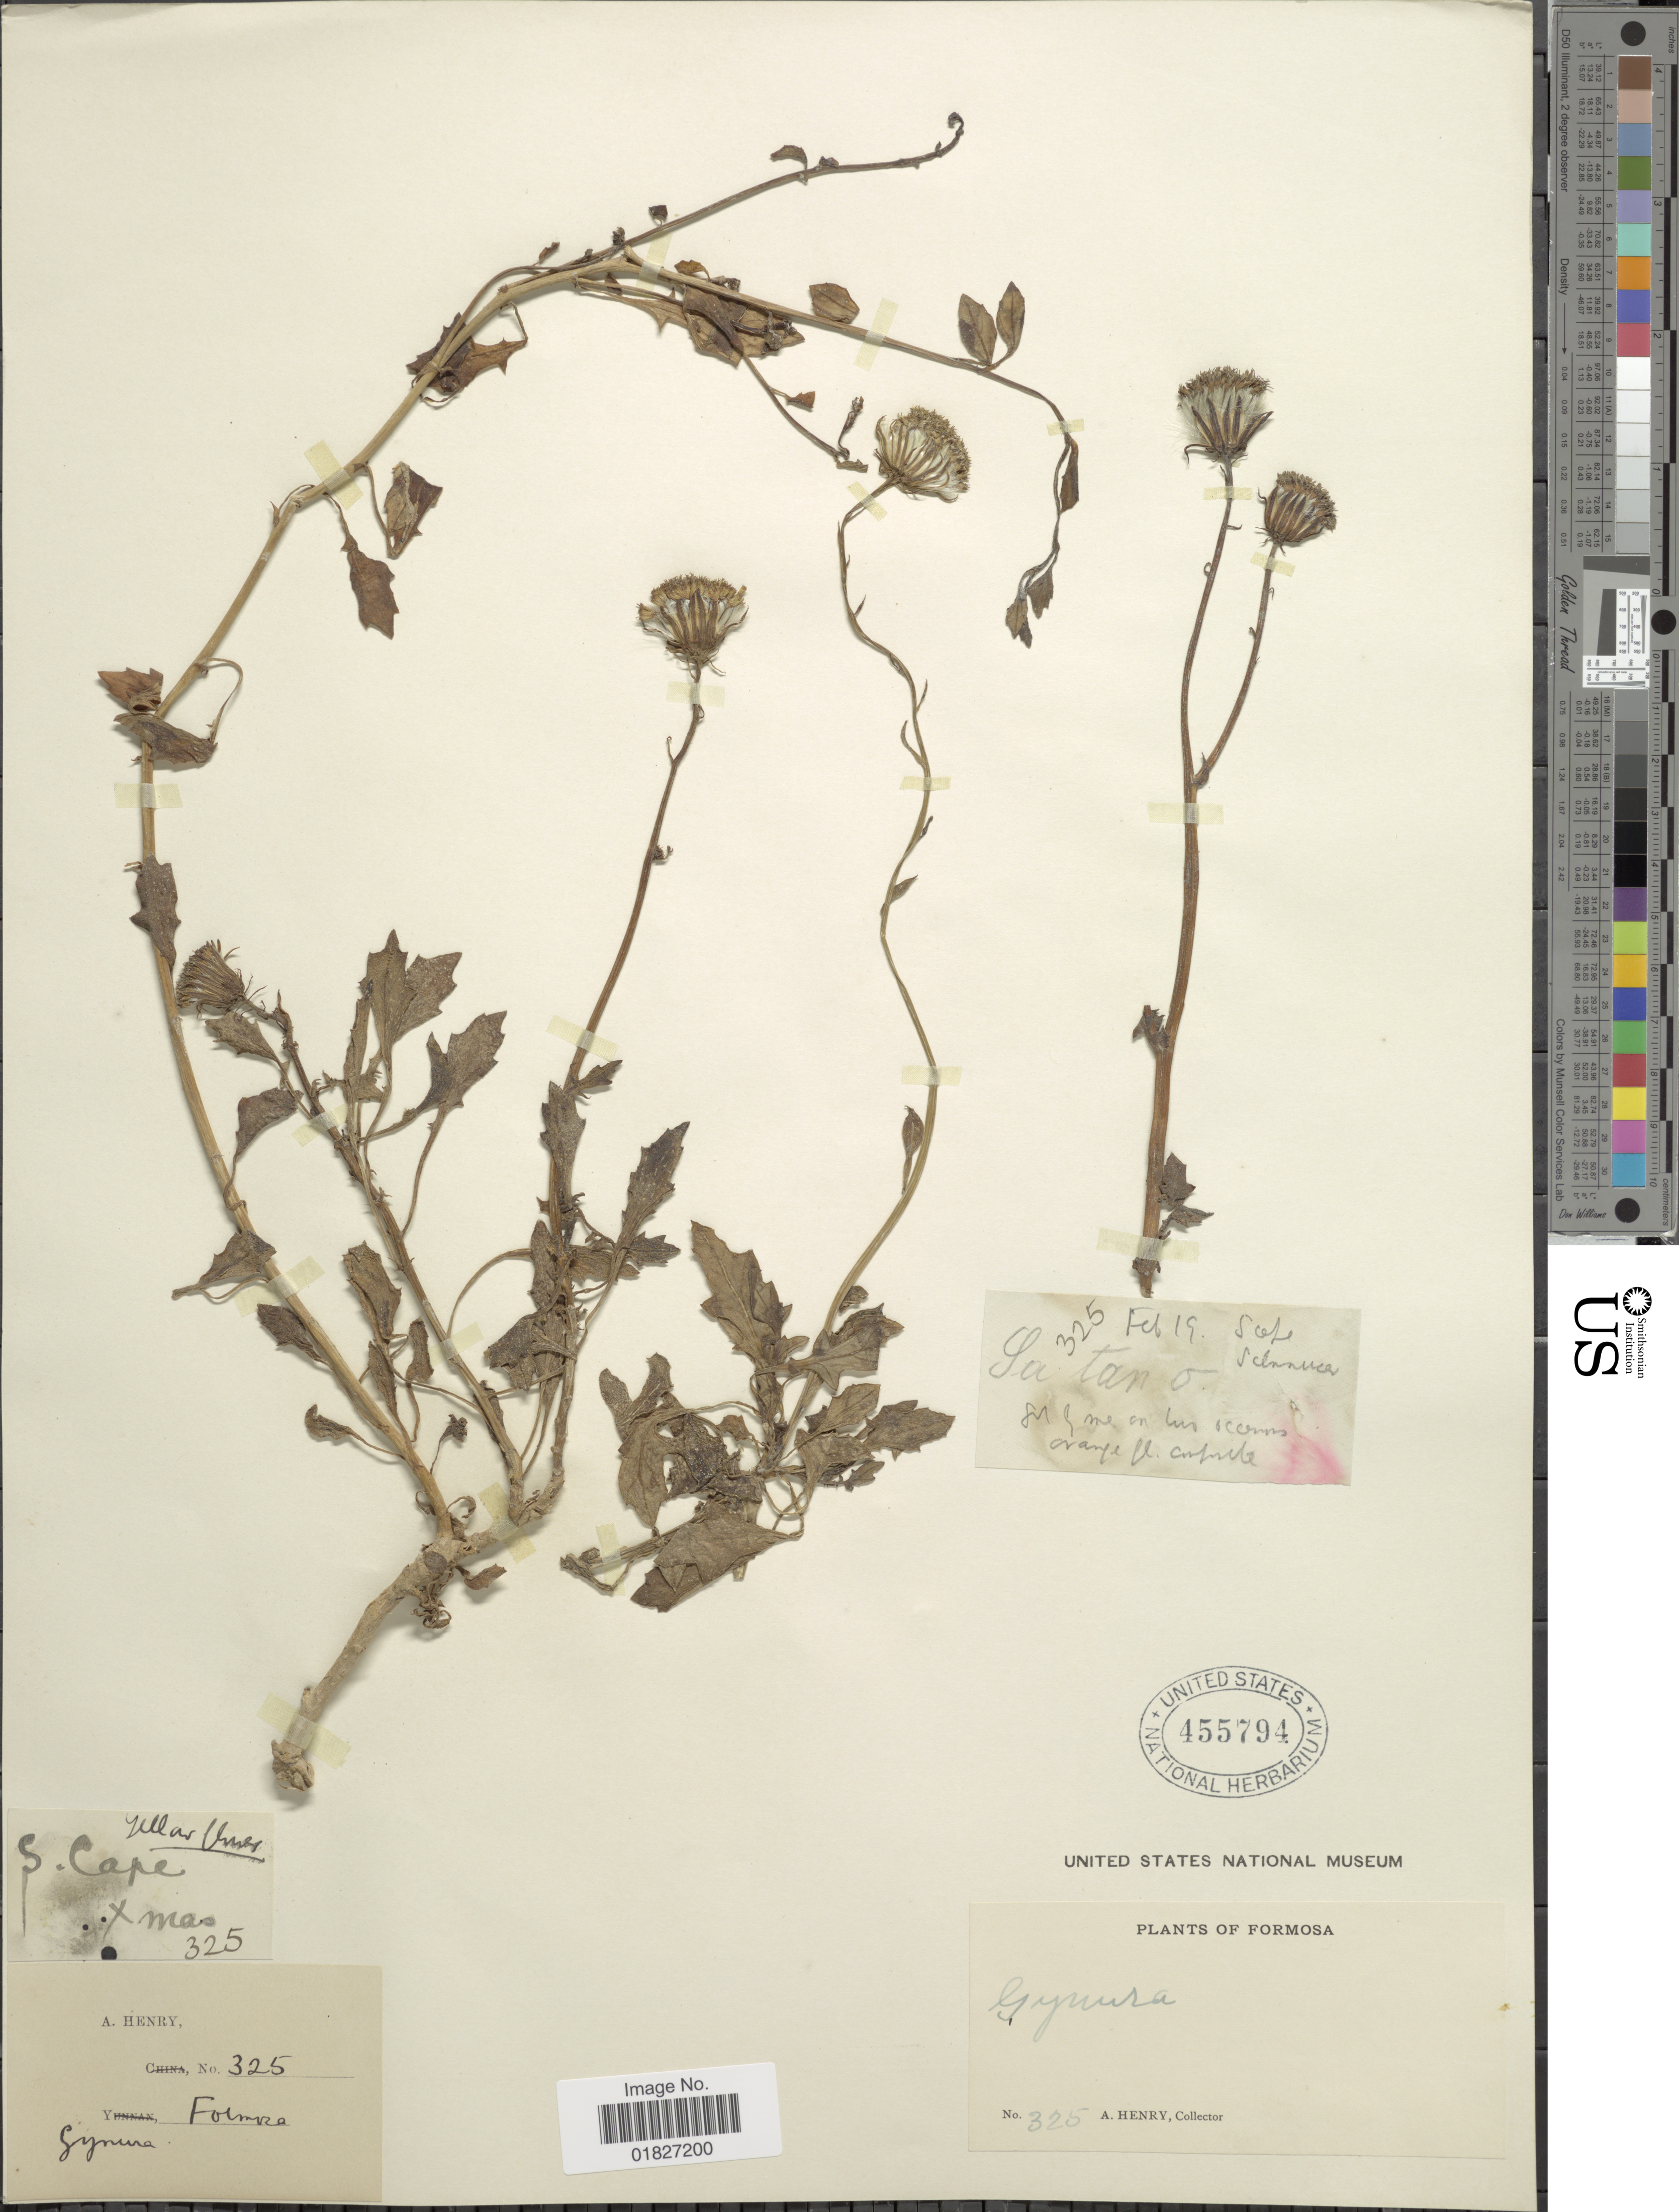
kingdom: Plantae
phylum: Tracheophyta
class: Magnoliopsida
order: Asterales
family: Asteraceae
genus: Gynura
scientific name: Gynura formosana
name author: Kitam.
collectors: A. Henry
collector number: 325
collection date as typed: Transcribed d/m/y: /2/19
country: Taiwan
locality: Formosa, S. Cape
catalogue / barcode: US 455794